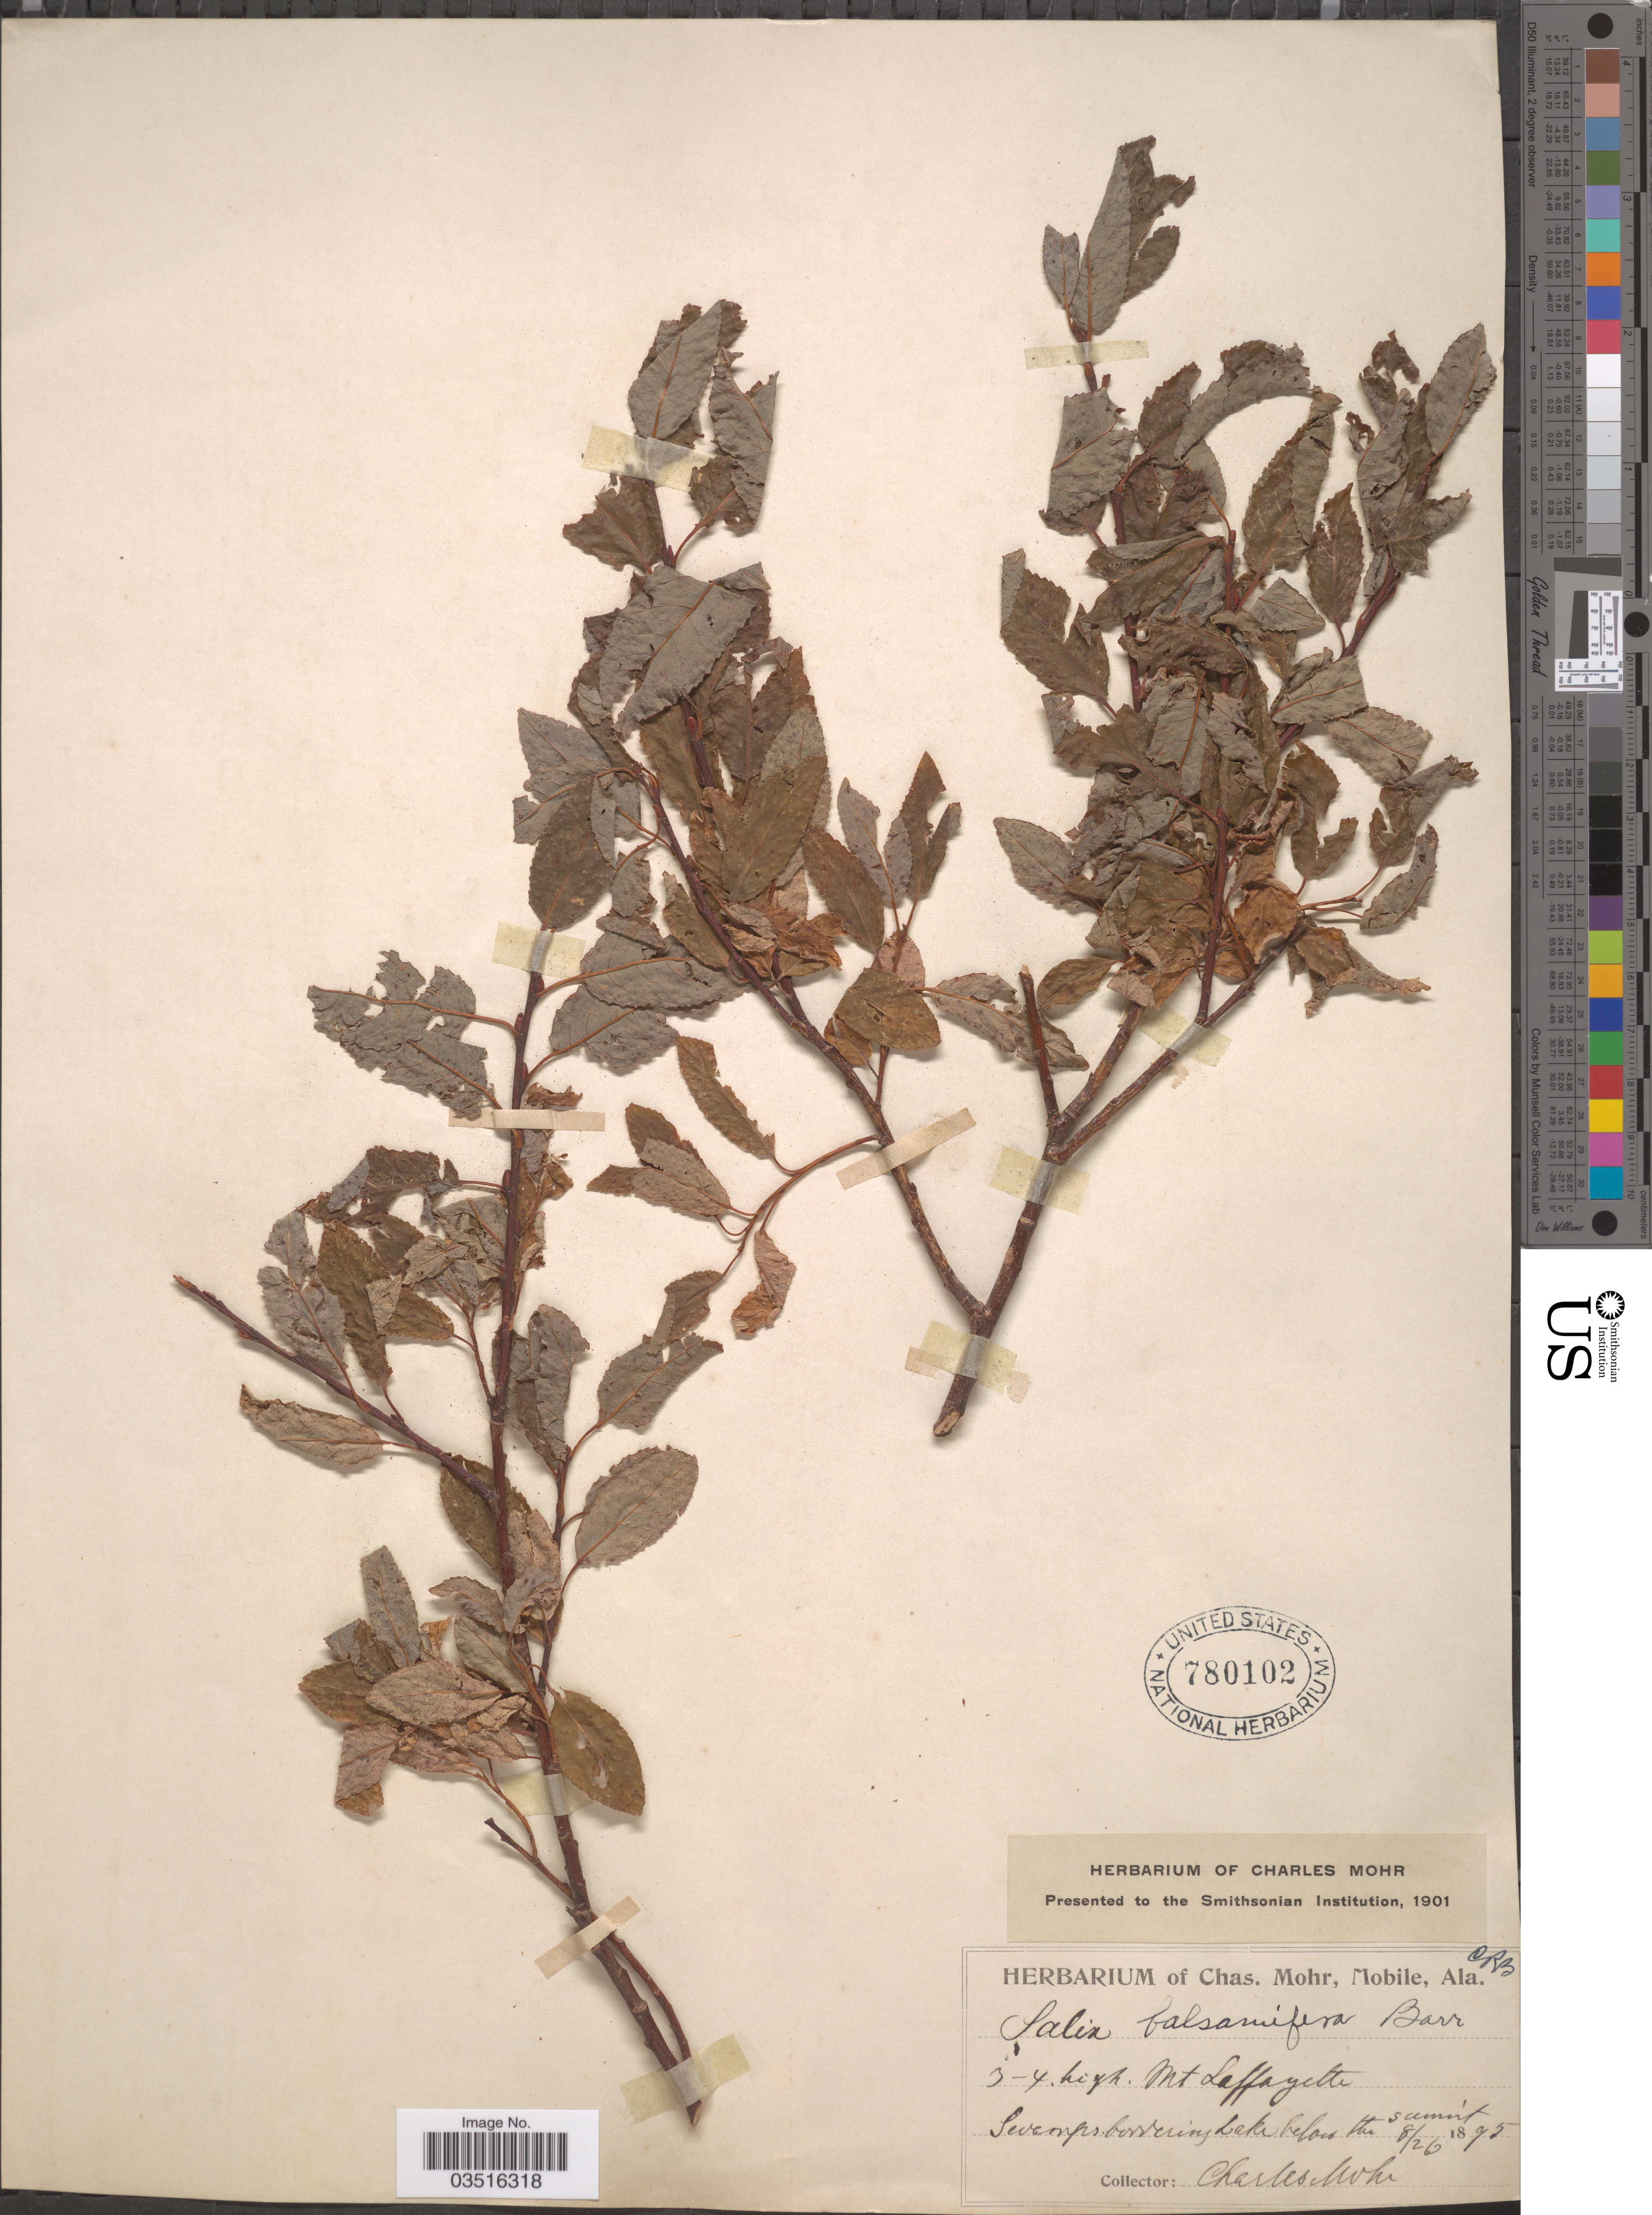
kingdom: Plantae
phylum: Tracheophyta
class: Magnoliopsida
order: Malpighiales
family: Salicaceae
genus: Salix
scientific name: Salix pyrifolia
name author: Ledeb.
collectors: Mohr, C. T. (herbarium)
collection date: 1895-08-26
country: United States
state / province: Alabama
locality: Mt. Laffayette. Swamps bordering lake below the summit.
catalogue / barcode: US 780102